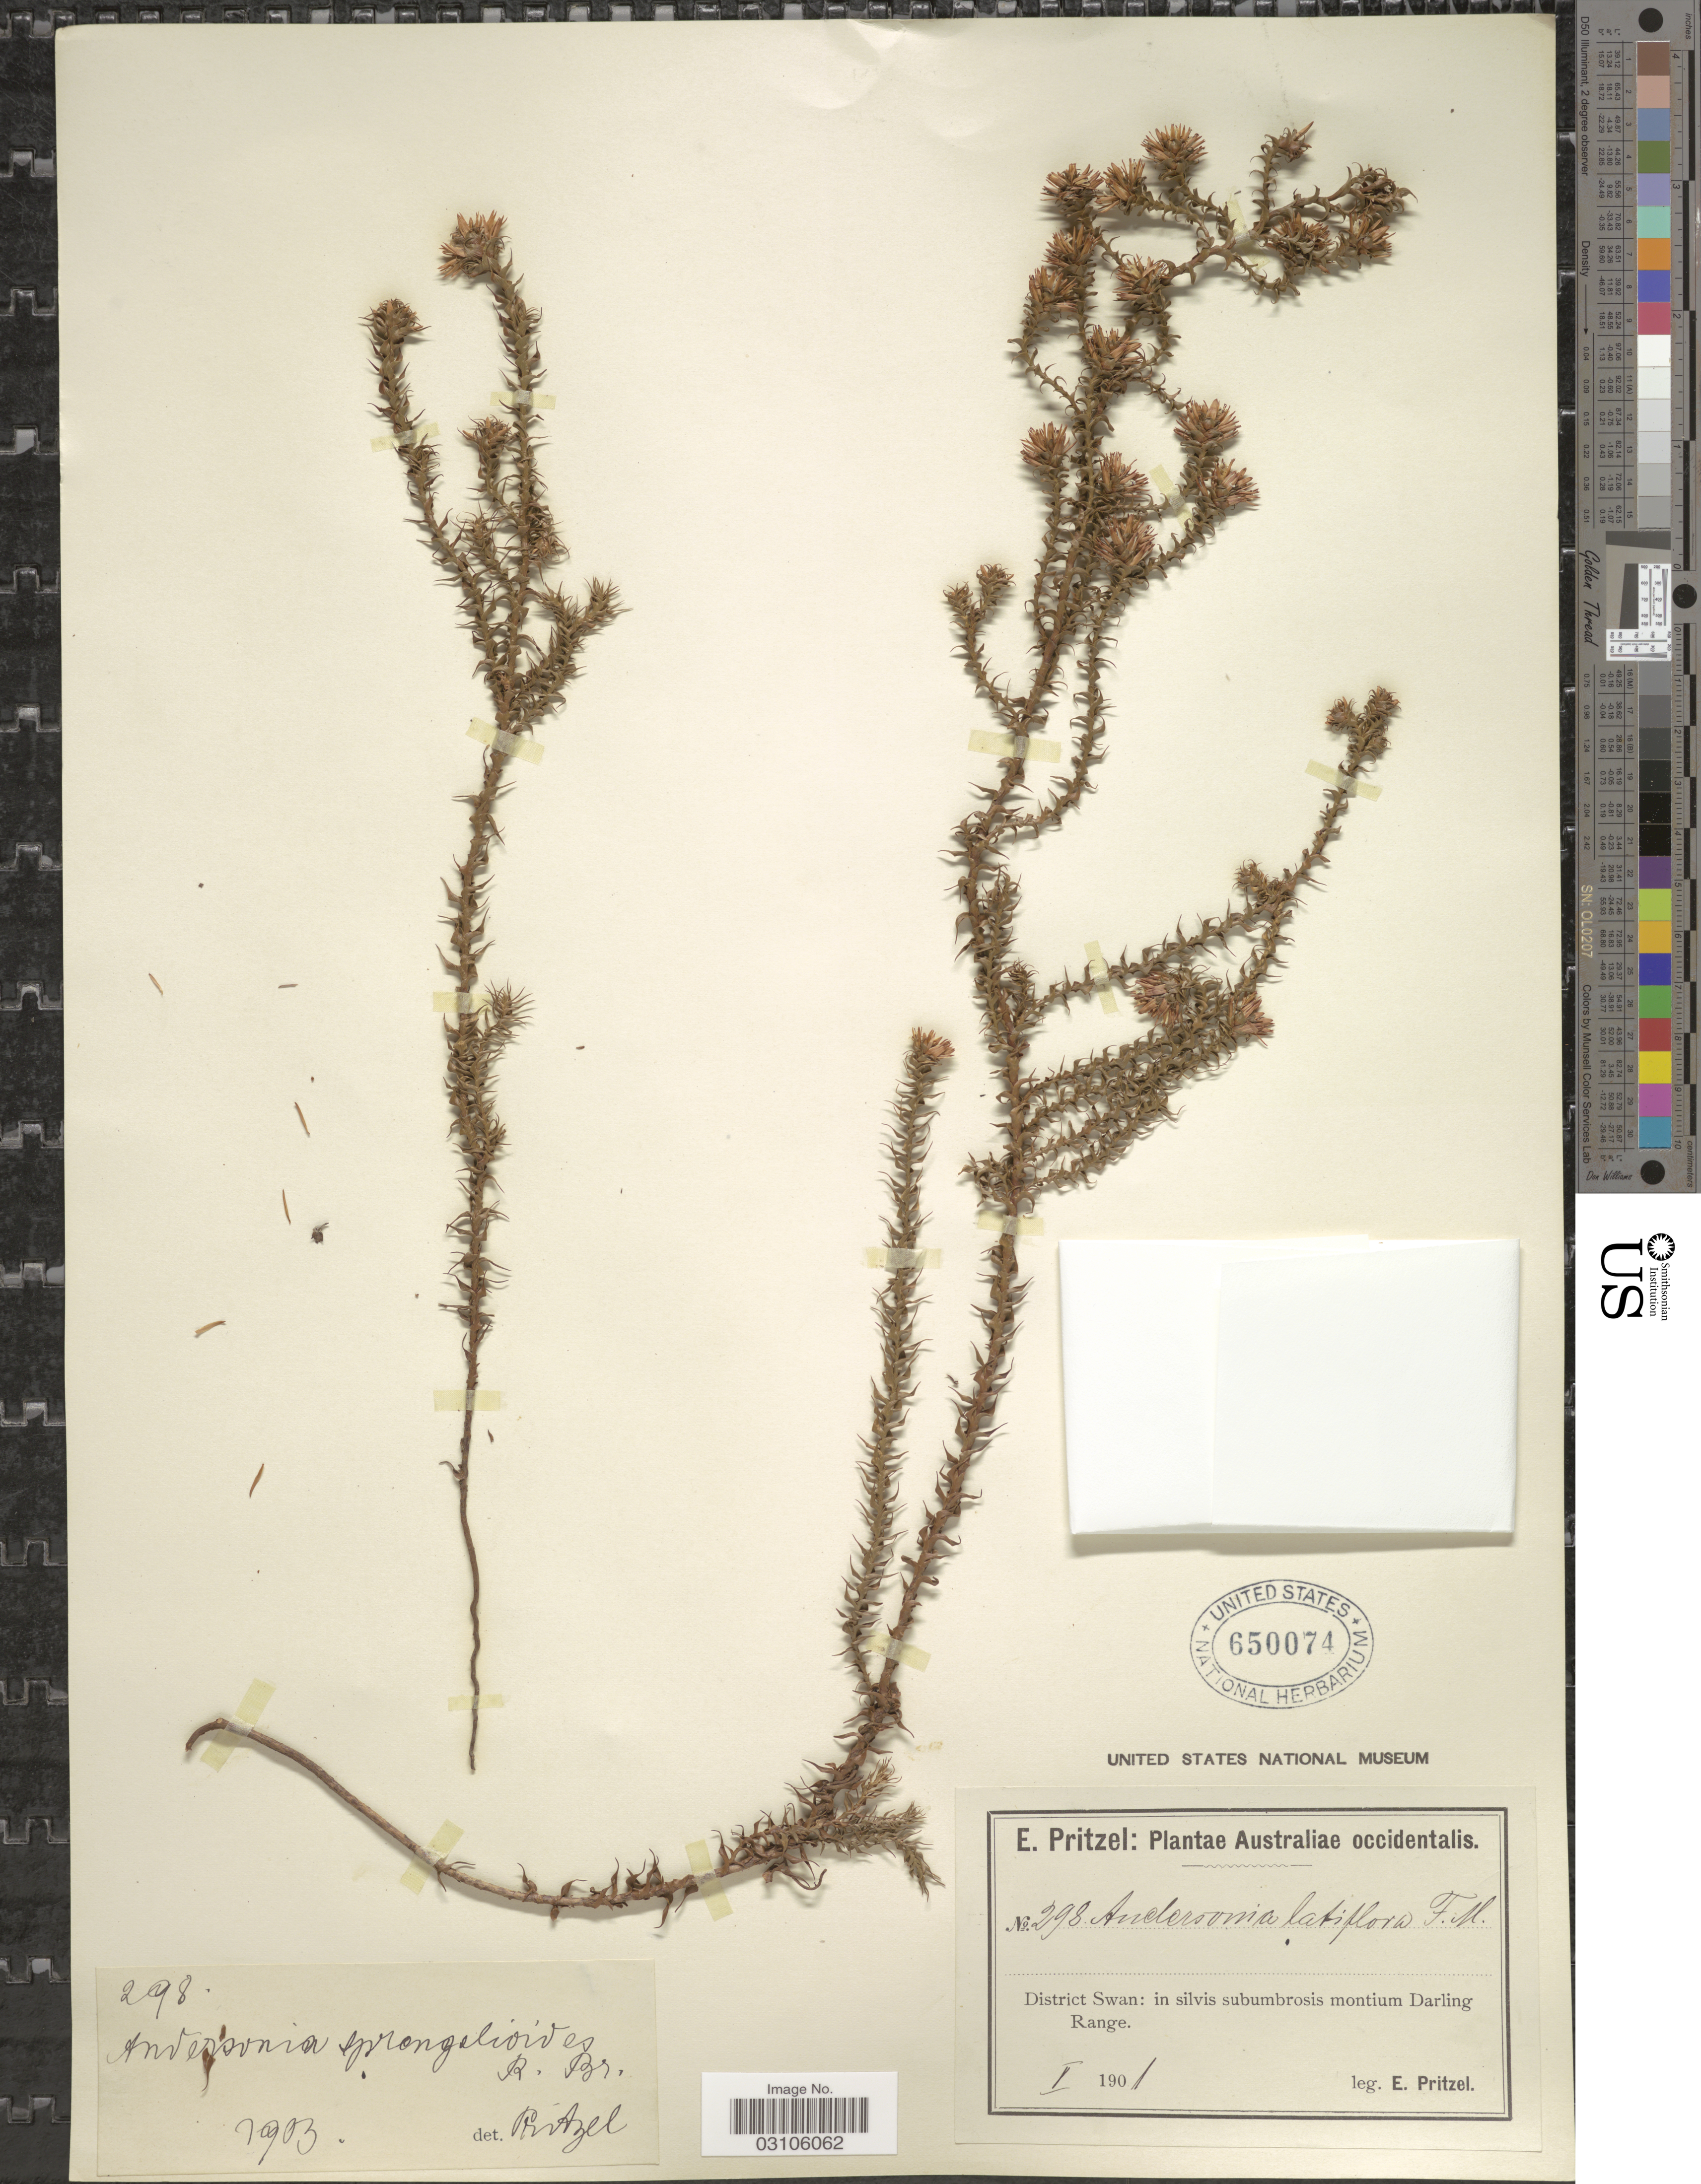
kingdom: Plantae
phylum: Tracheophyta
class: Magnoliopsida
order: Ericales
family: Ericaceae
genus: Andersonia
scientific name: Andersonia sprengelioides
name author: R. Br.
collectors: E. G. Pritzel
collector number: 298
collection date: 1901-01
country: Australia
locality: Australiae occidentalis. District Swan: in slivis subumbrosis montium Darling Range.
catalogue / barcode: US 650074